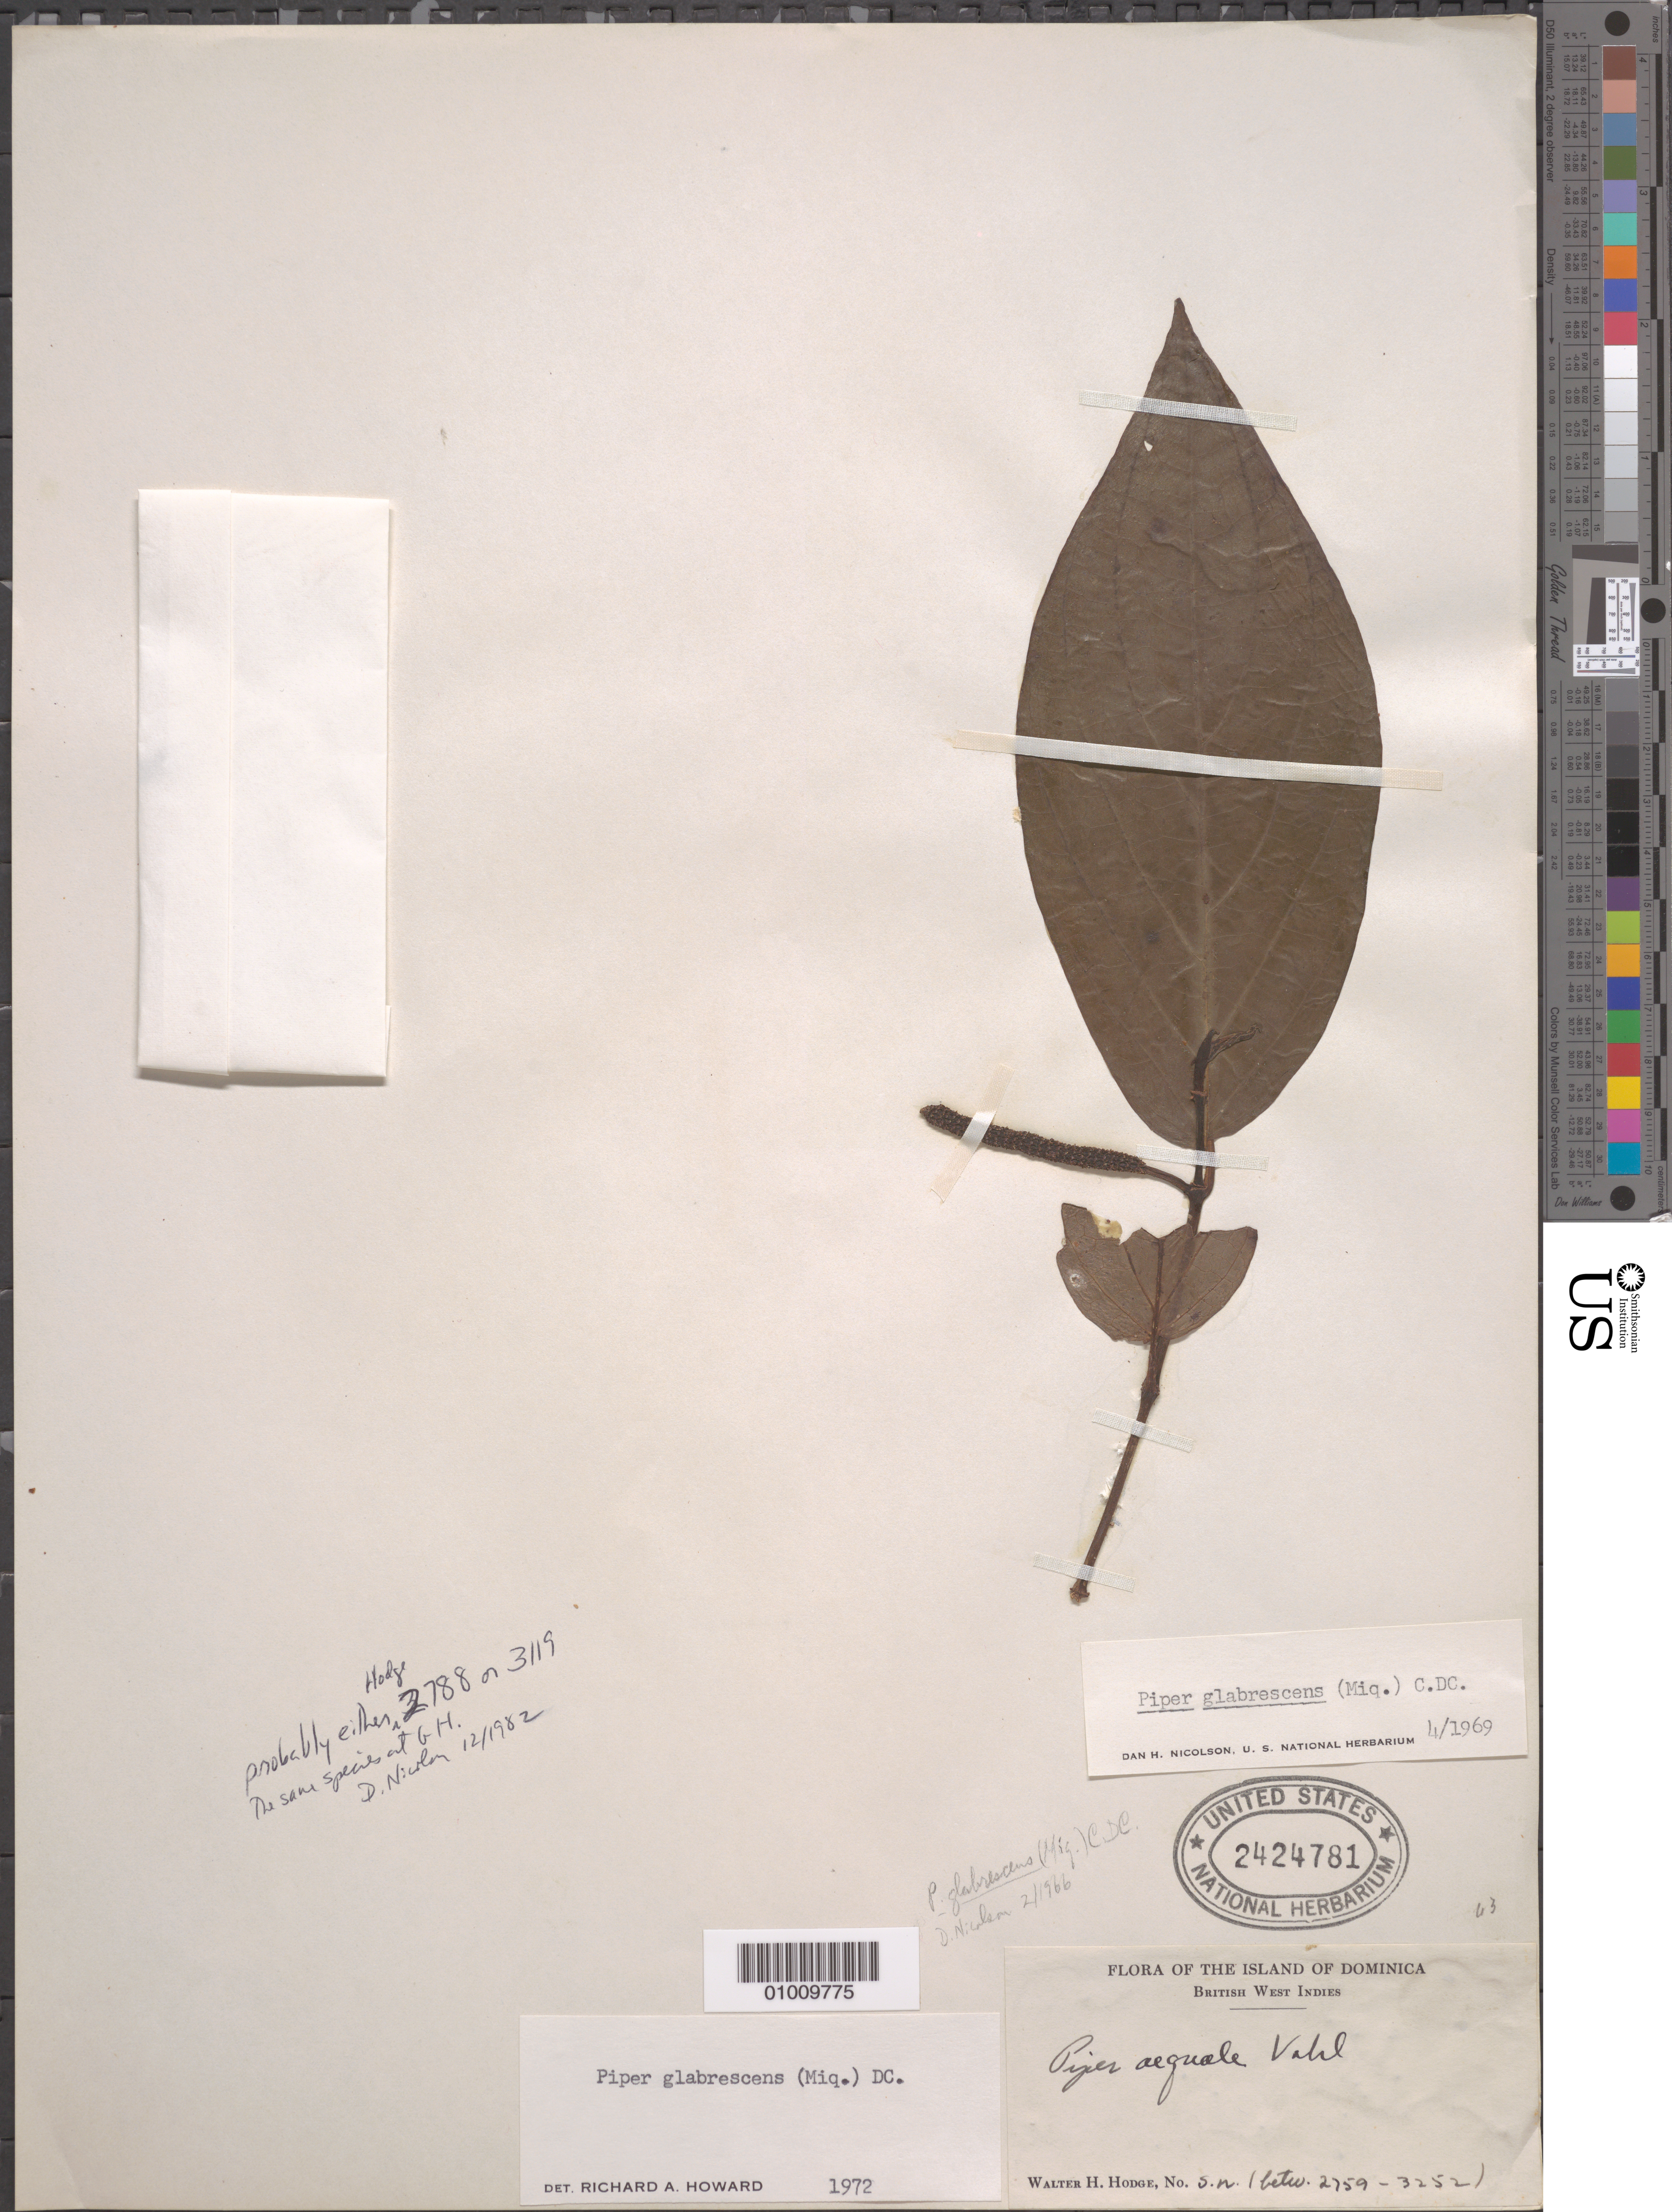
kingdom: Plantae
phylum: Tracheophyta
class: Magnoliopsida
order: Piperales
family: Piperaceae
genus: Piper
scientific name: Piper glabrescens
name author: (Miq.) C. DC.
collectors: W. Hodge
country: Dominica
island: Dominica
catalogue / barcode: US 2424781